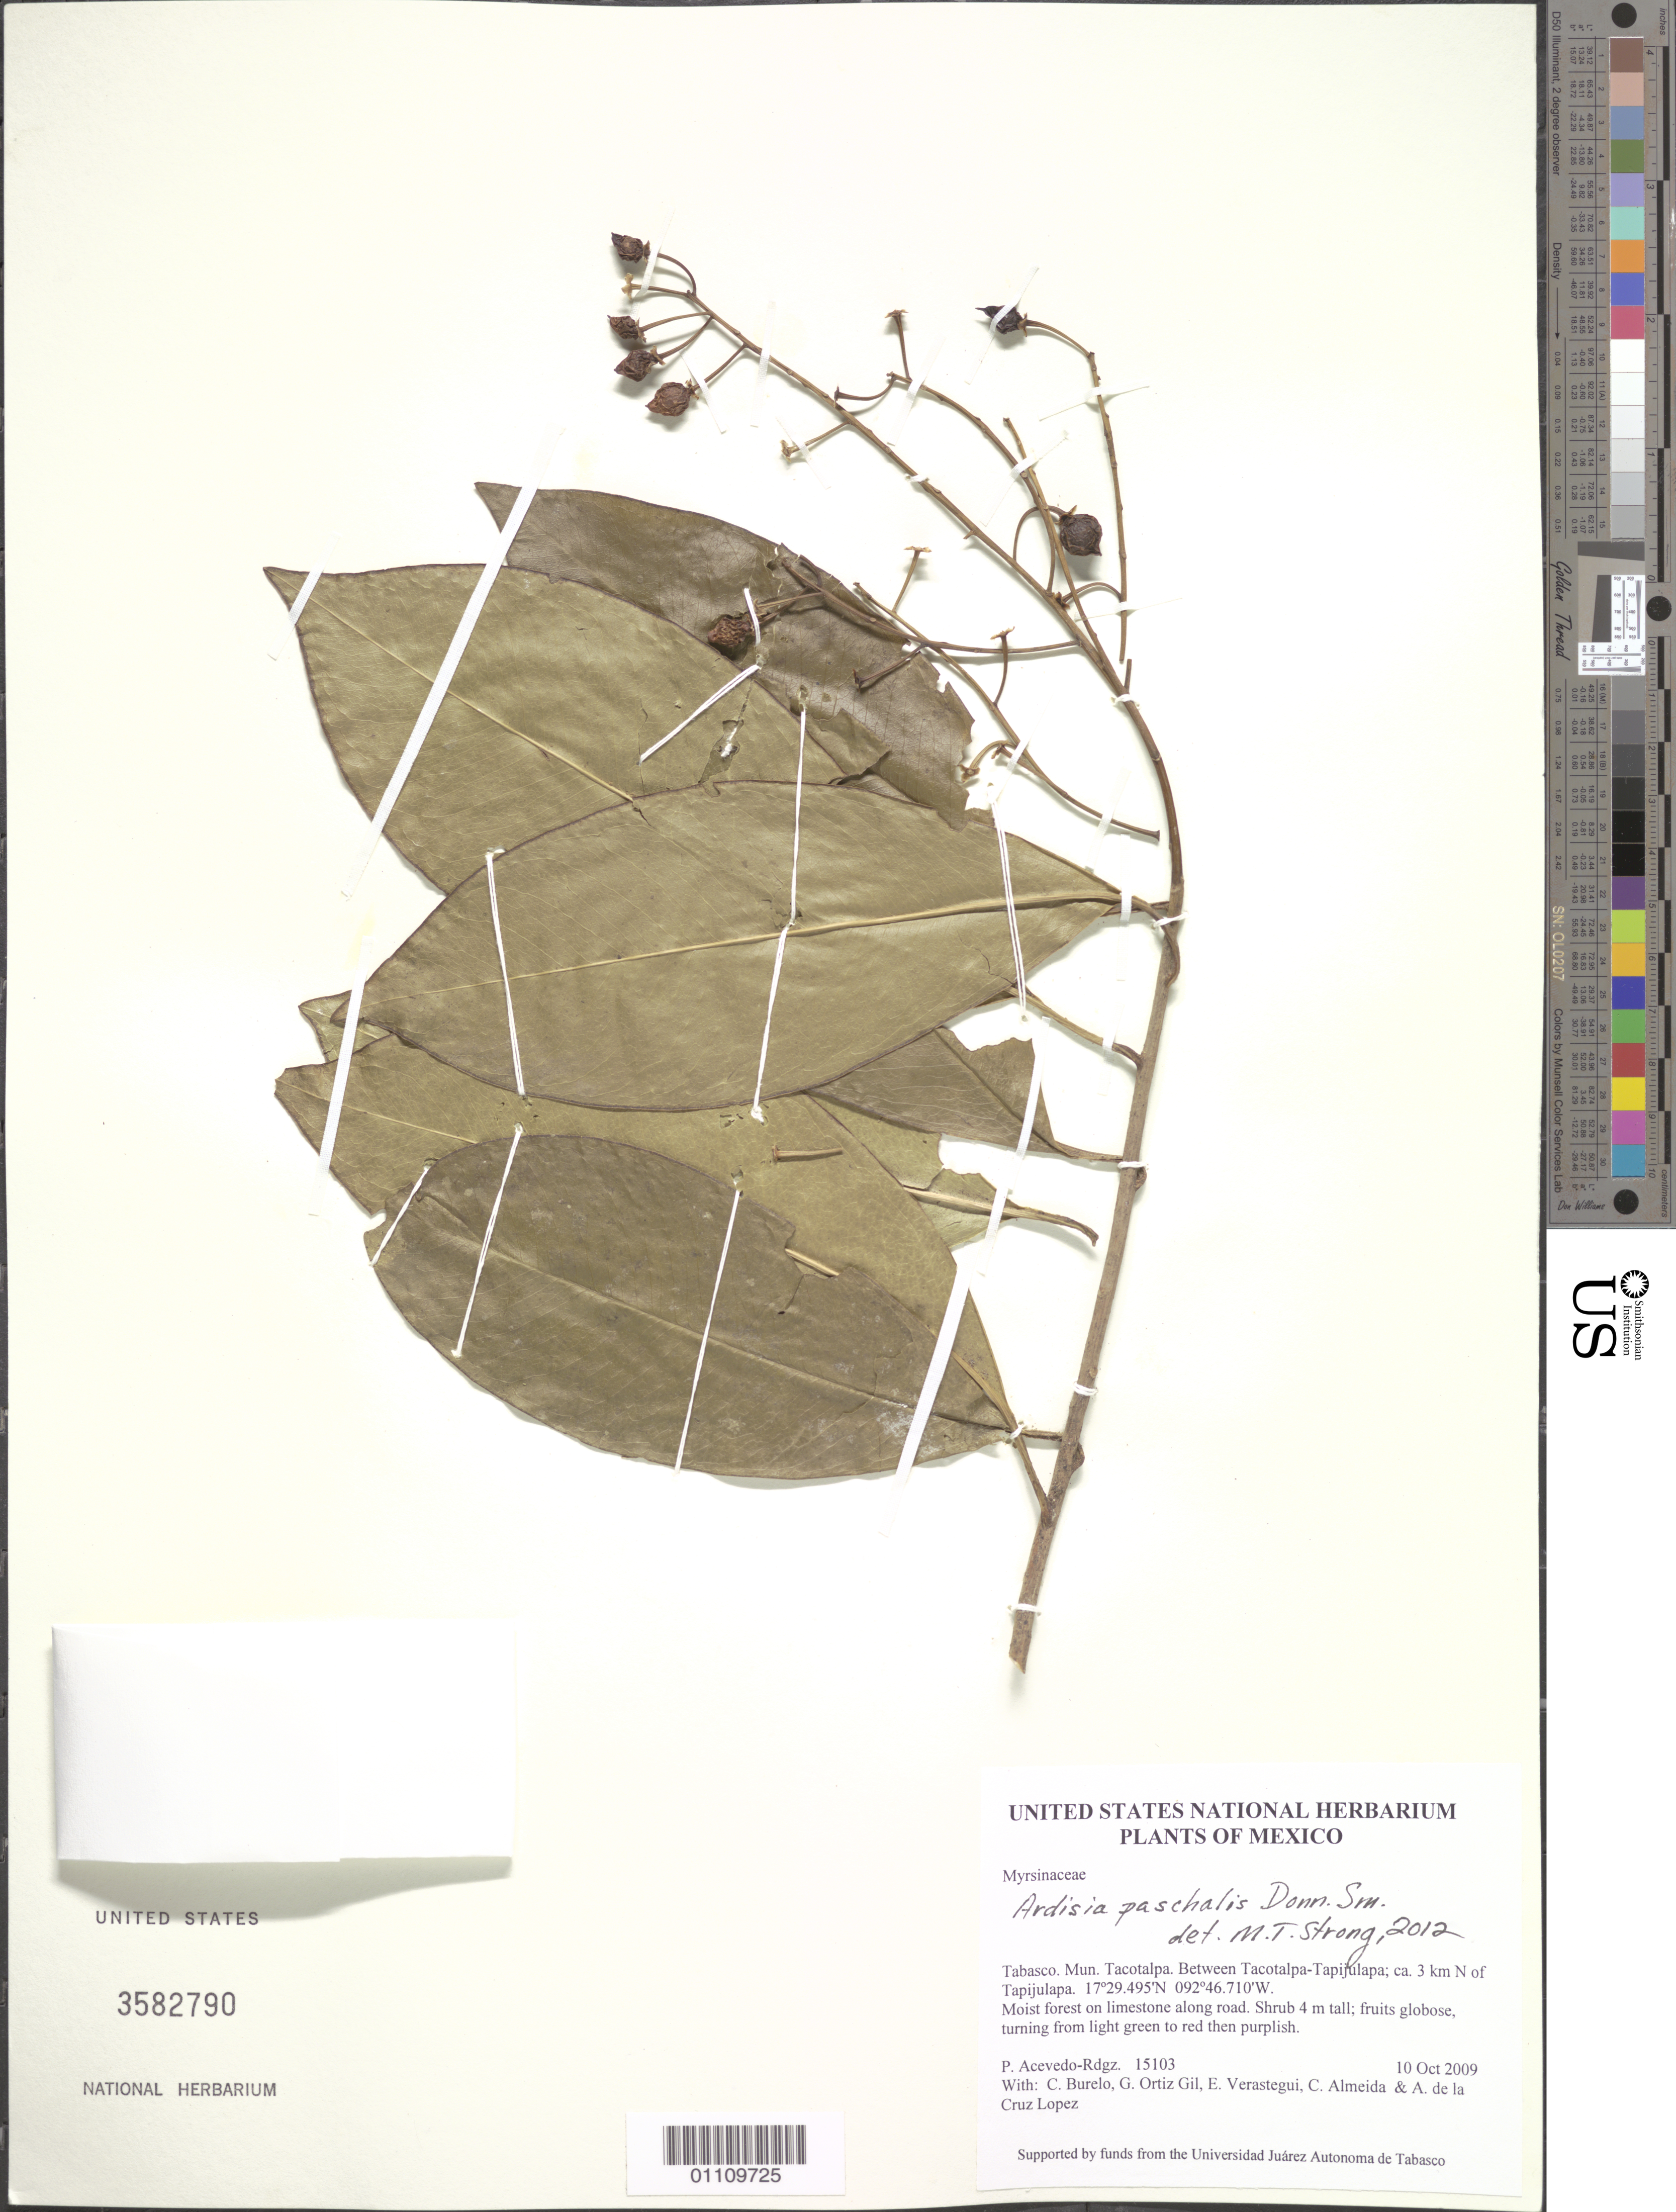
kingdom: Plantae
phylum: Tracheophyta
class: Magnoliopsida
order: Ericales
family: Primulaceae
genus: Ardisia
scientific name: Ardisia paschalis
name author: Donn. Sm.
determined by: Strong, M. T., (US), Smithsonian Institution - National Museum of Natural History (UNITED STATES)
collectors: P. Acevedo-Rodr., C. Burelo, G. Ortiz, E. Verastegui, C. Almeida & A. de la Cruz Lopez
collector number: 15103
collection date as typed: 10 Oct 2009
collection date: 2009-10-10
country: Mexico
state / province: Tabasco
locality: Mun. Tacotalpa. Between Tacotalpa-Tapijulapa; ca. 3 km N of Tapijulapa.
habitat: Moist forest on limestone along road.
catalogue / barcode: US 3582790